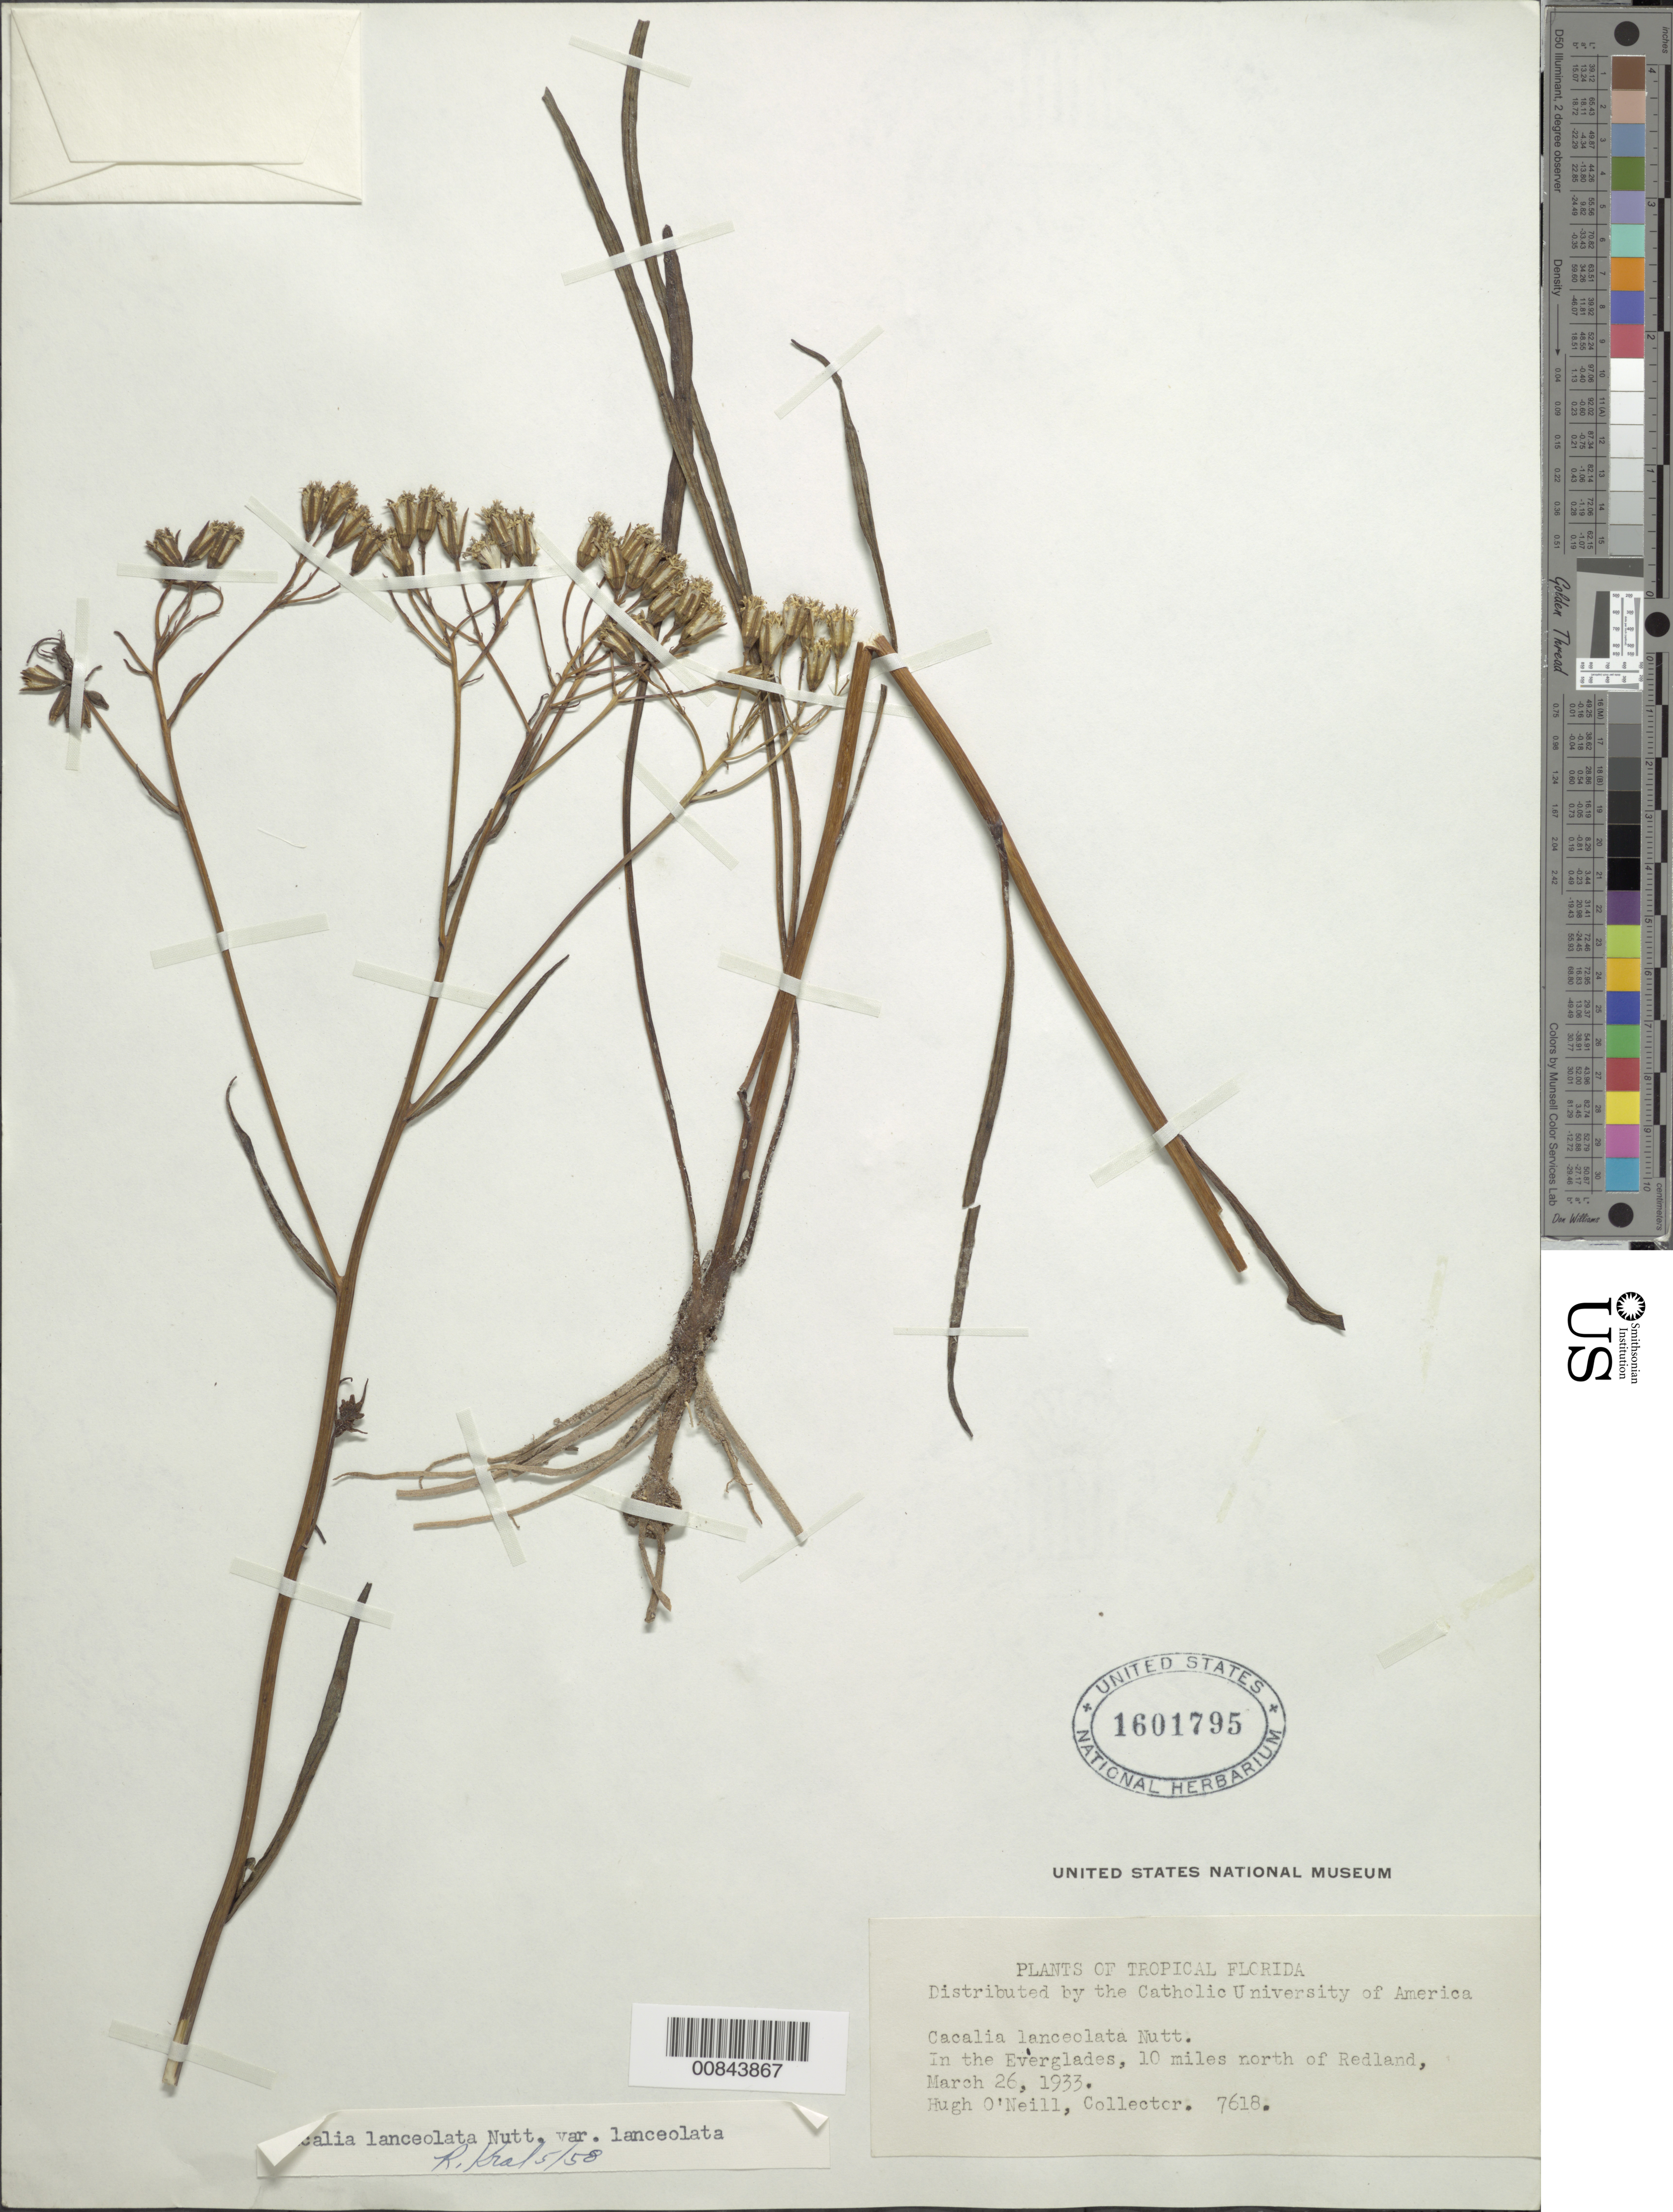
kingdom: Plantae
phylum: Tracheophyta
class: Magnoliopsida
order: Asterales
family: Asteraceae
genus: Arnoglossum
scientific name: Arnoglossum ovatum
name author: (Walter) H. Rob.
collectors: H. O'Neill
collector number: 7618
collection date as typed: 26 Mar 1933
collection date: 1933-03-26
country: United States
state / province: Florida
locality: Redland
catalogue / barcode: US 1601795